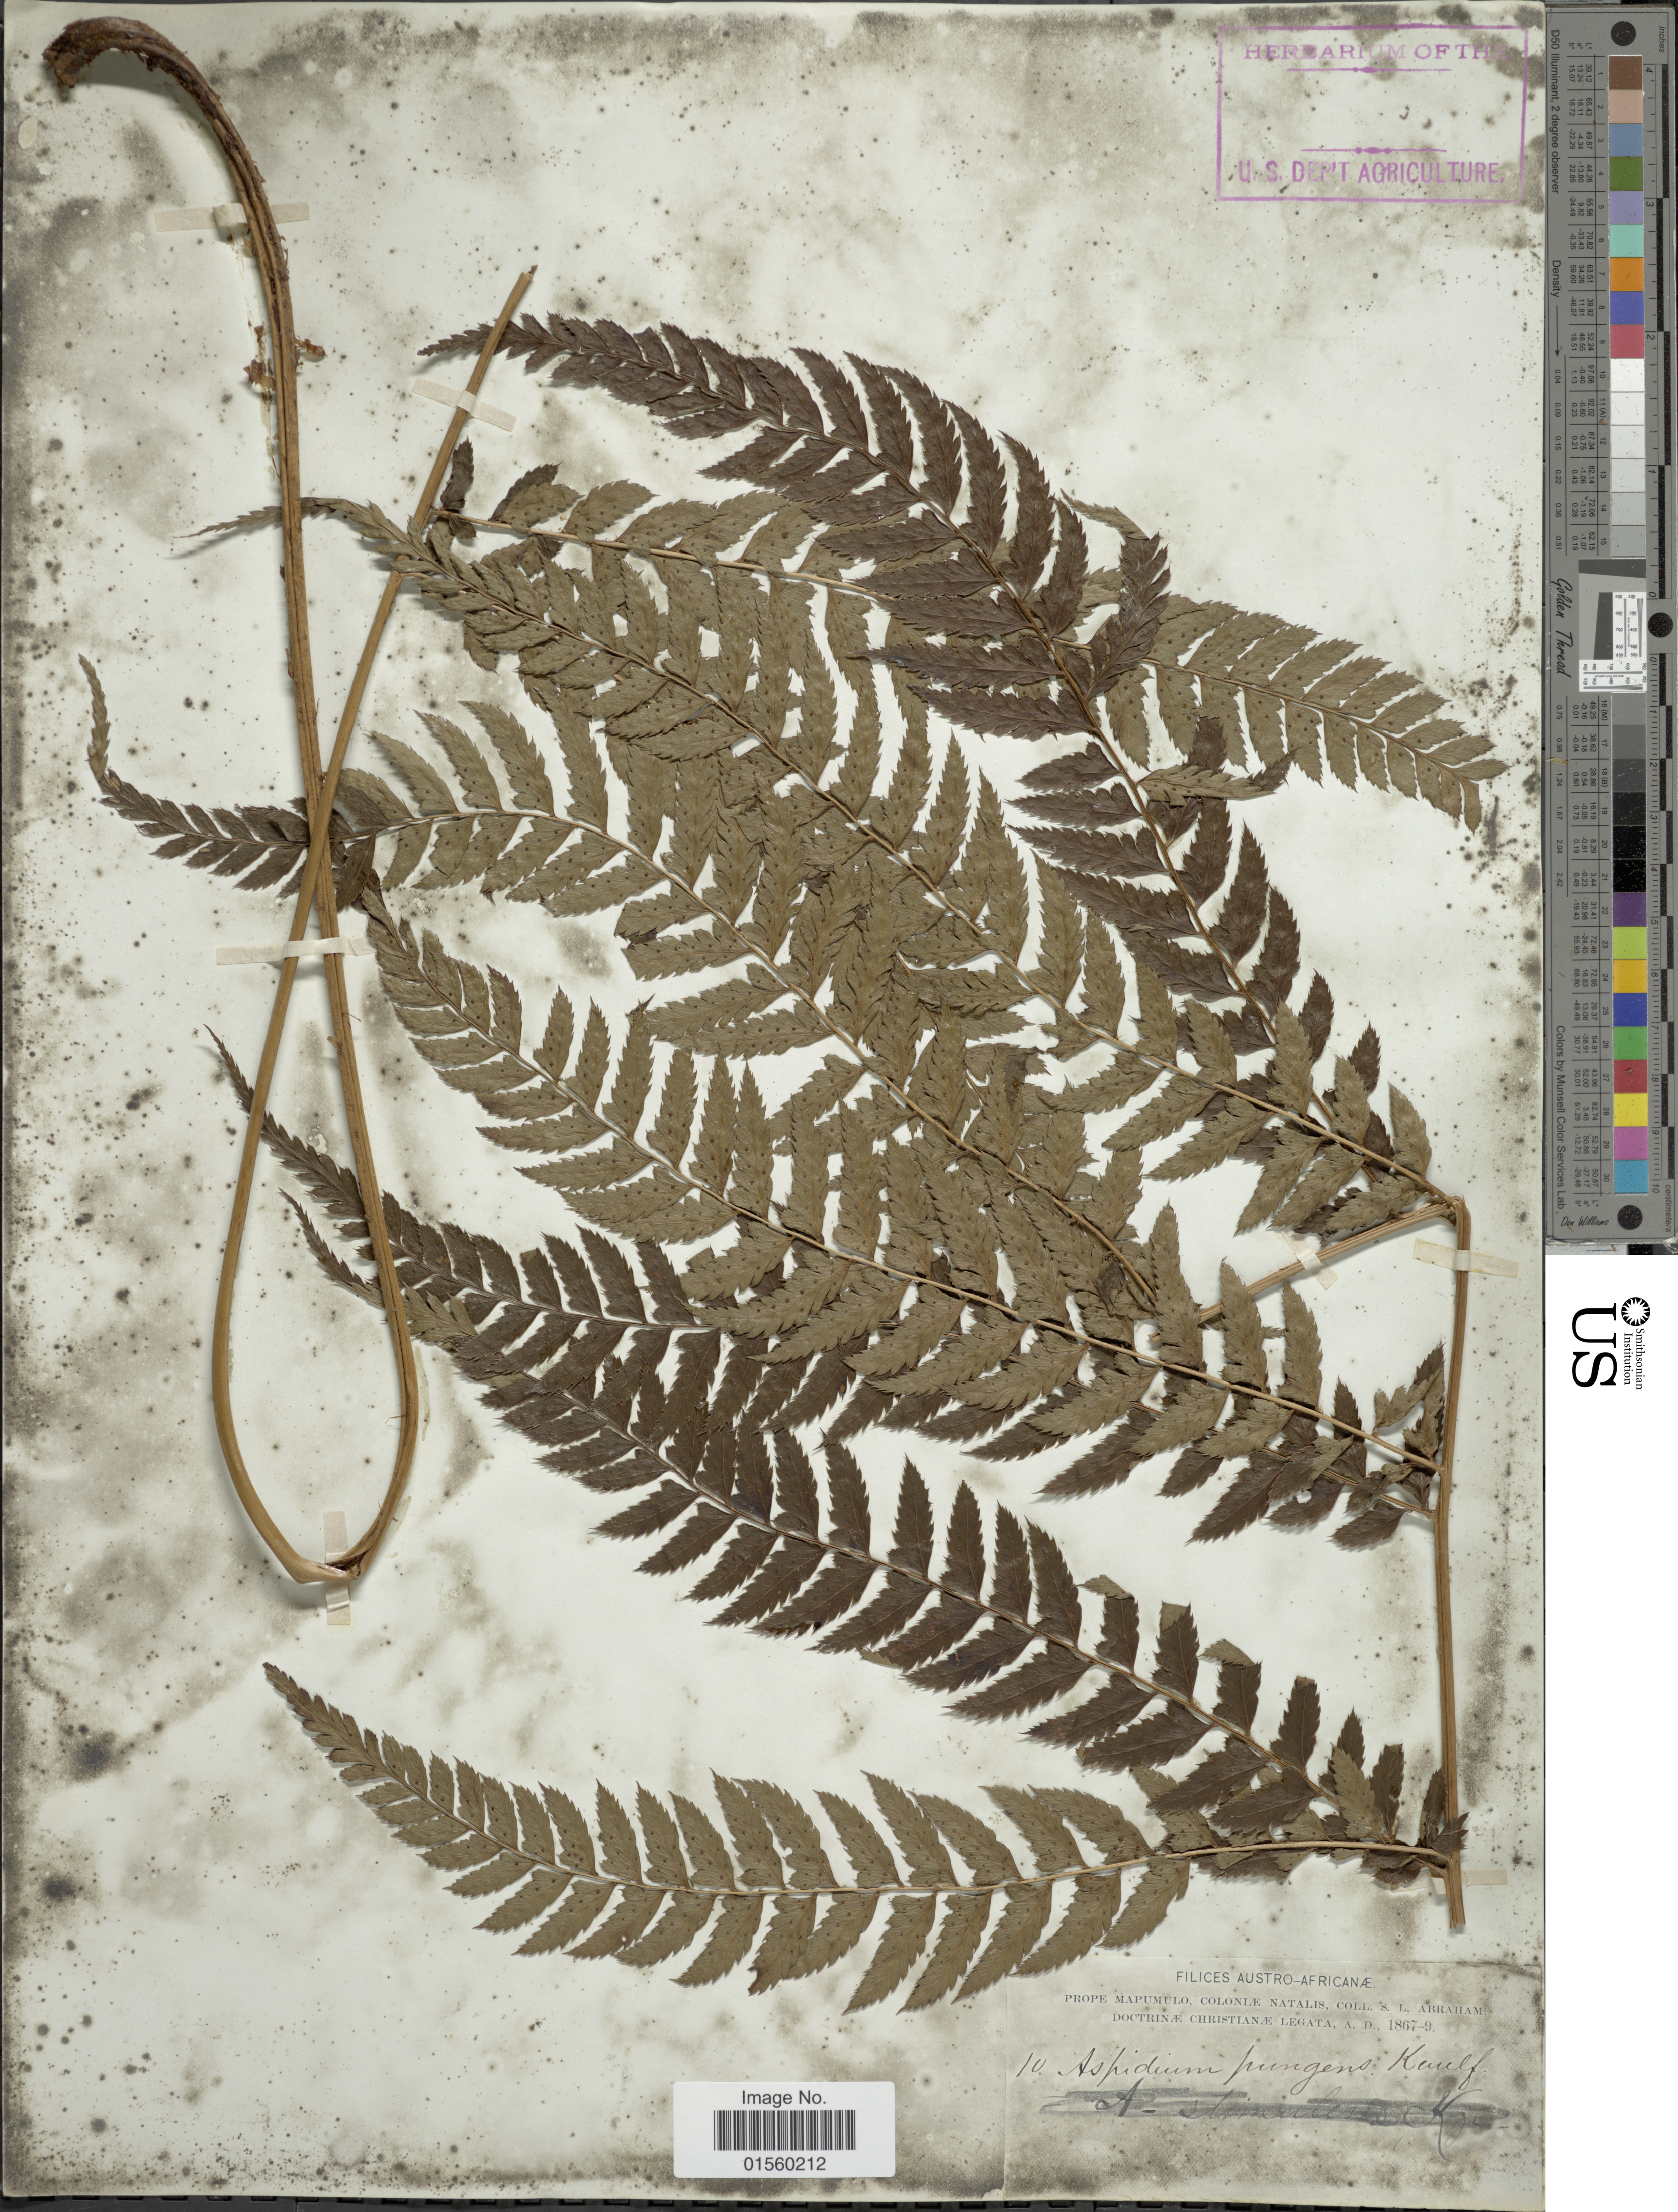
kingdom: Plantae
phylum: Tracheophyta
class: Polypodiopsida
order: Polypodiales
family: Dryopteridaceae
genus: Polystichum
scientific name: Polystichum pungens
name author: (Kaulf.) C. Presl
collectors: S. Abraham & C. Legata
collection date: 1867/1869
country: South Africa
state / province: KwaZulu-Natal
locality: Austro - Africanae, prope Mapumulo